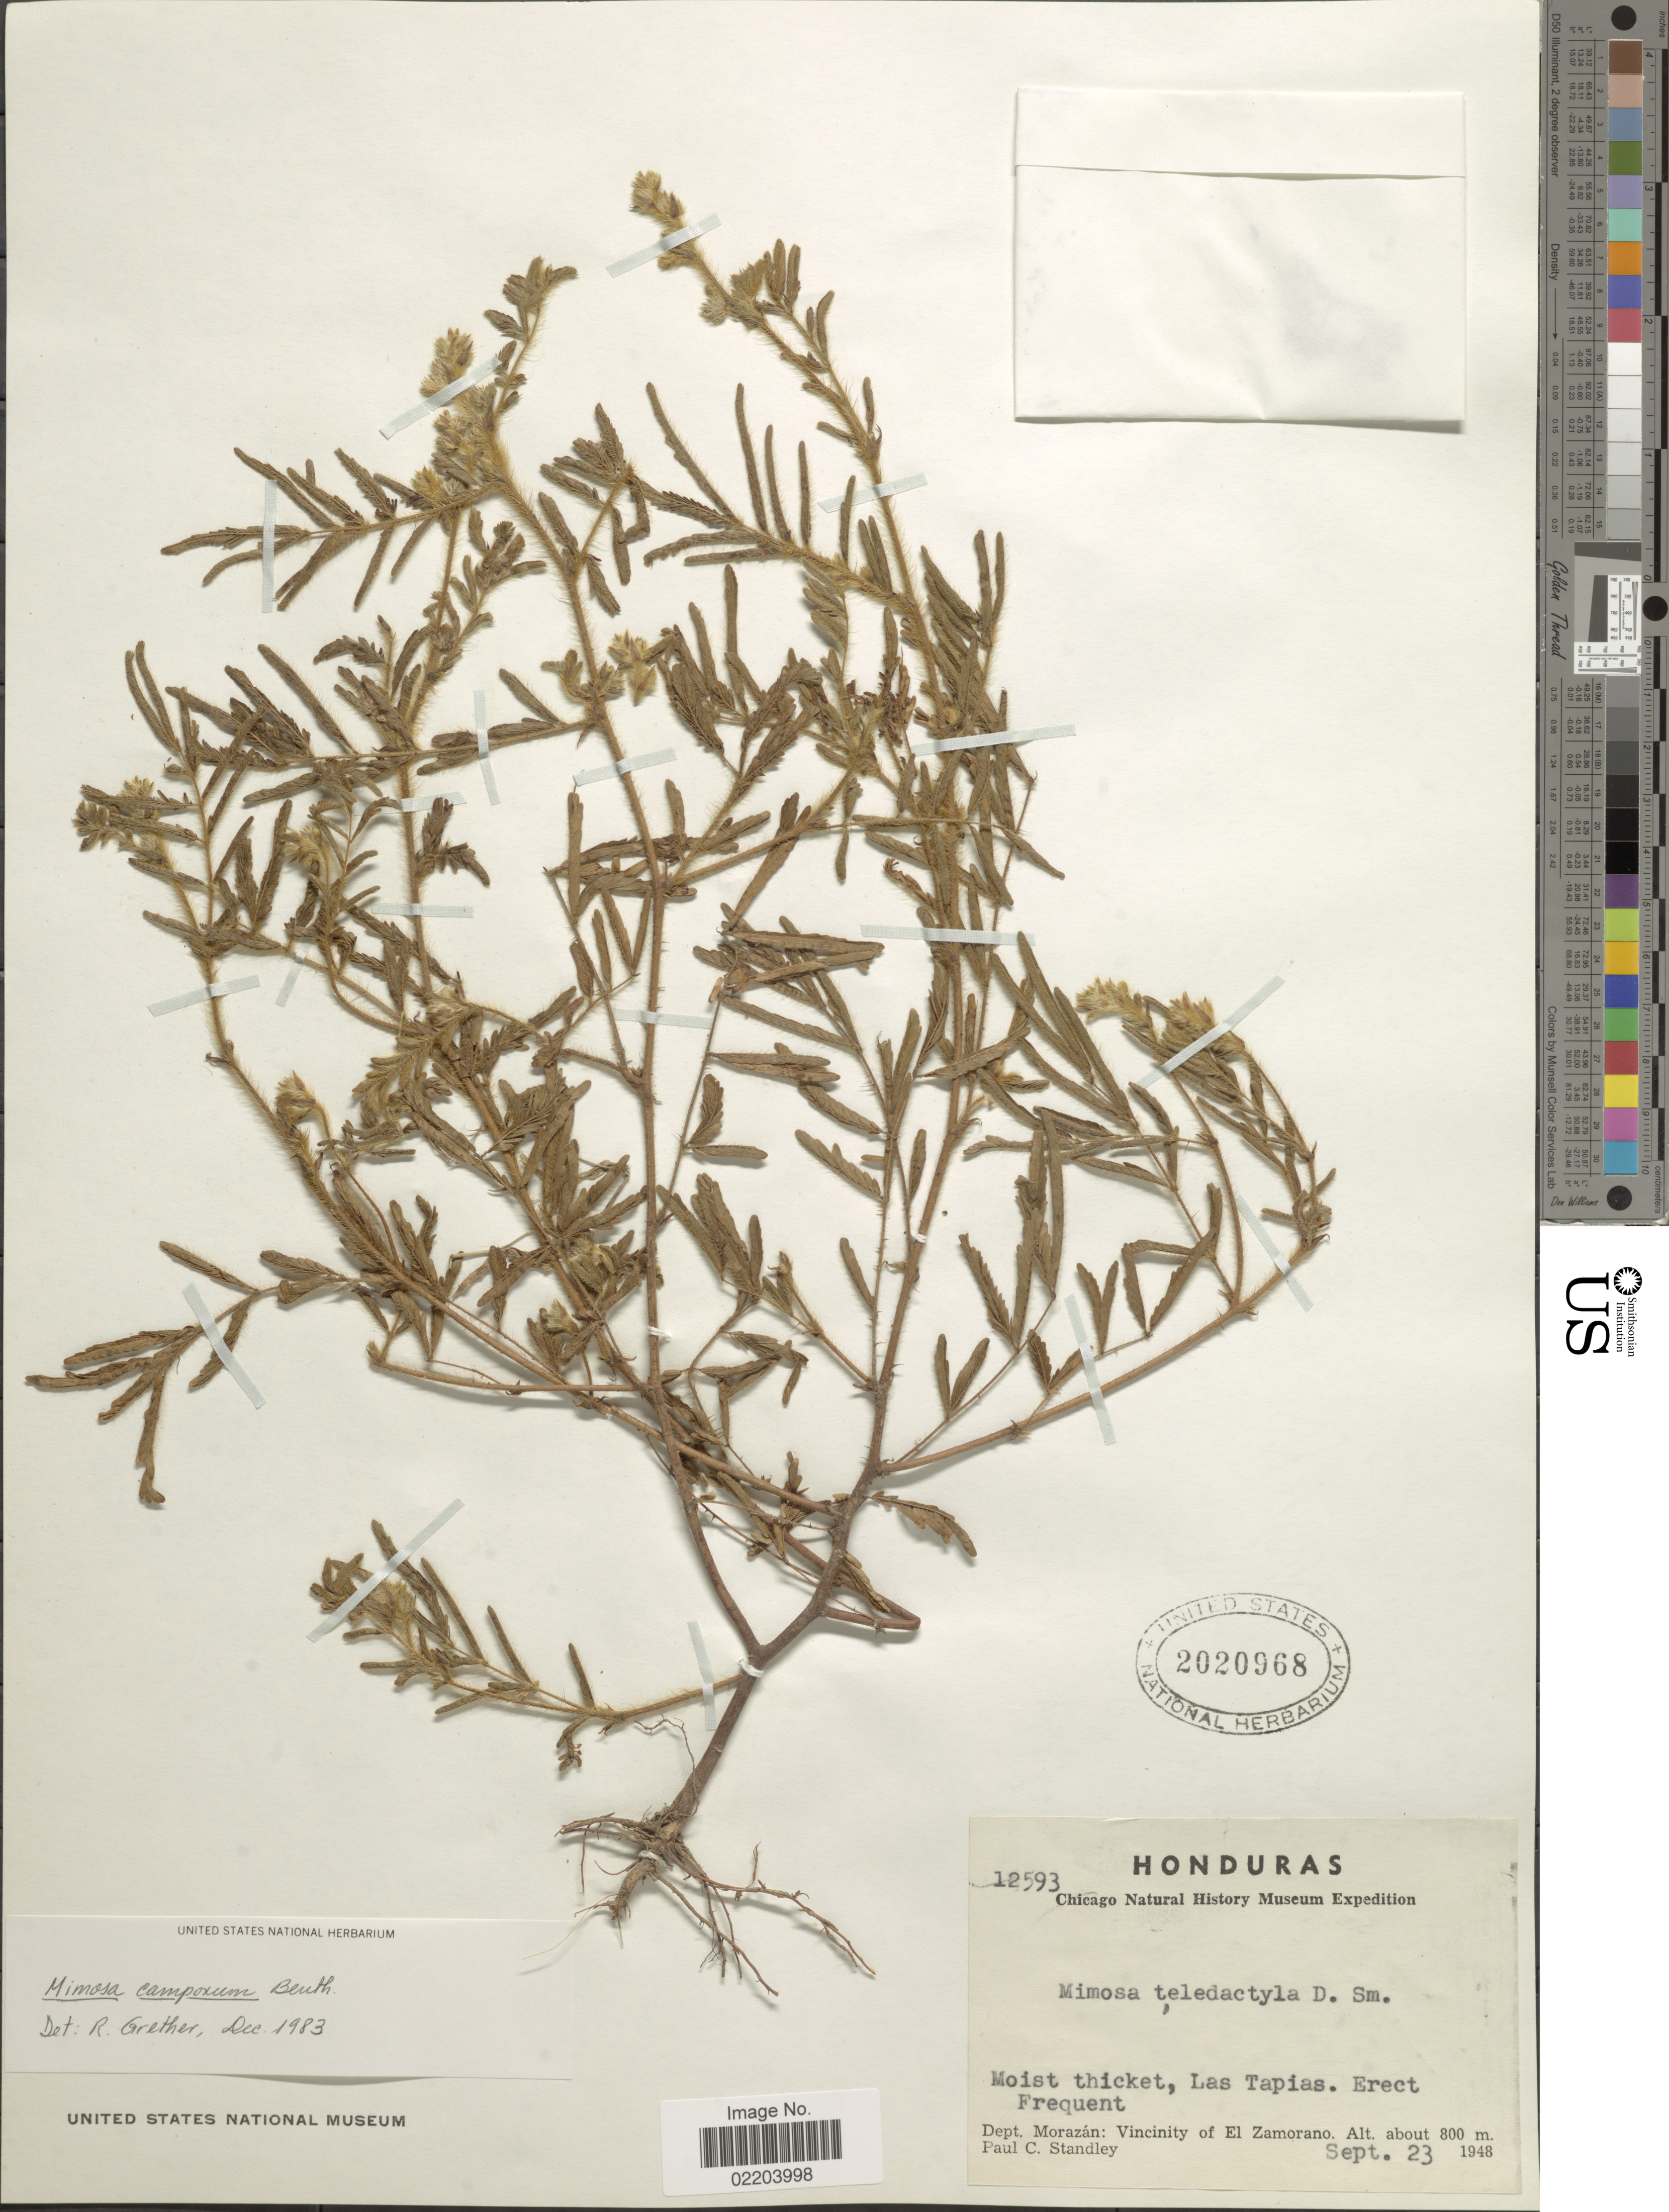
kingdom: Plantae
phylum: Tracheophyta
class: Magnoliopsida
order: Fabales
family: Fabaceae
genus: Mimosa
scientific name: Mimosa camporum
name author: Benth.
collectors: P. C. Standley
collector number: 12593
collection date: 1948-09-23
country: Honduras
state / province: Fco. Morazán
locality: Moist thickets, Las Tapias. Erect Frequent. Dept. Morazán: Vicinity of El Zamorano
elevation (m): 800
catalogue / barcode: US 2020968